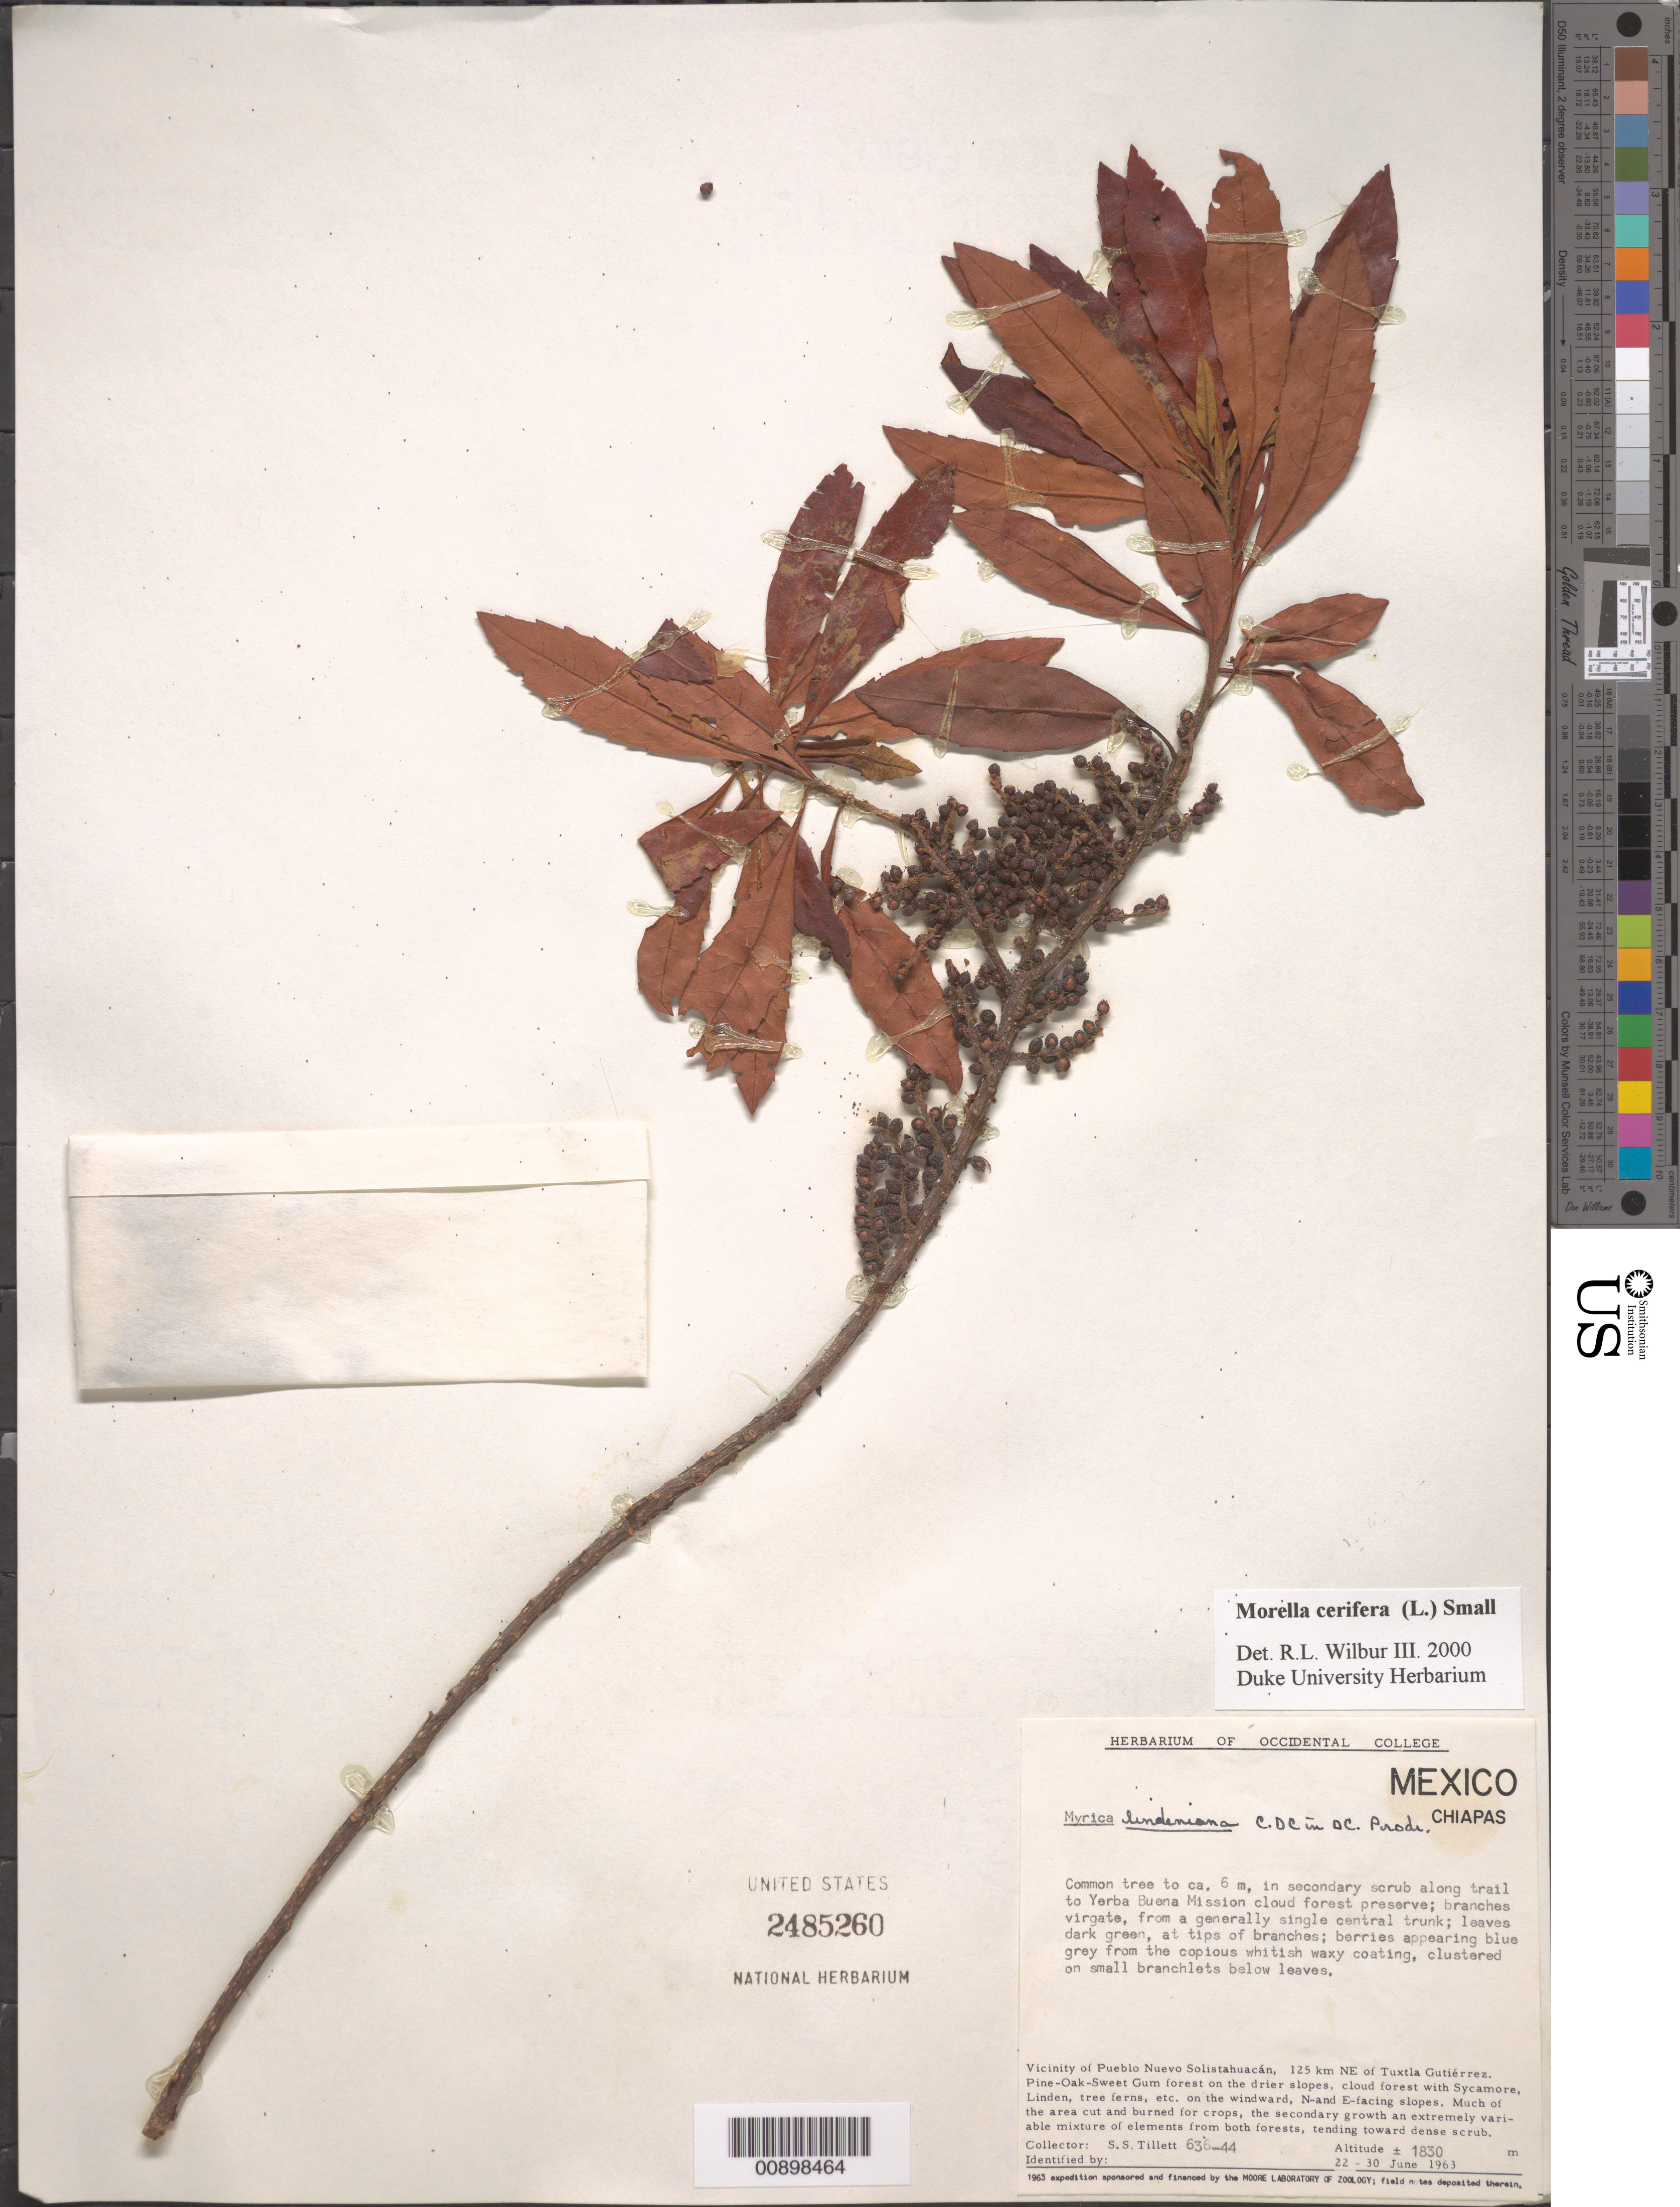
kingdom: Plantae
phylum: Tracheophyta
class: Magnoliopsida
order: Fagales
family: Myricaceae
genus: Morella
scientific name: Morella cerifera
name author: (L.) Small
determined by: Wilbur, R. L.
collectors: S. S. Tillett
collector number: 636-44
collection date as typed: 22 Jun 1963 to 30 Jun 1963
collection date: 1963-06-22/1963-06-30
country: Mexico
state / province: Chiapas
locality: Along trail to Yerba Buena Mission cloud forest preserve. Vicinity of Pueblo Nuevo Solistahuacán, 125 km NE of Tuxtla Gutiérrez, Chiapas.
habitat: In secondary scrub. Pine-Oak-Sweet Gum forest on the drier slopes, cloud forest with Sycamore, Linden, tree ferns, etc.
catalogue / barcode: US 2485260